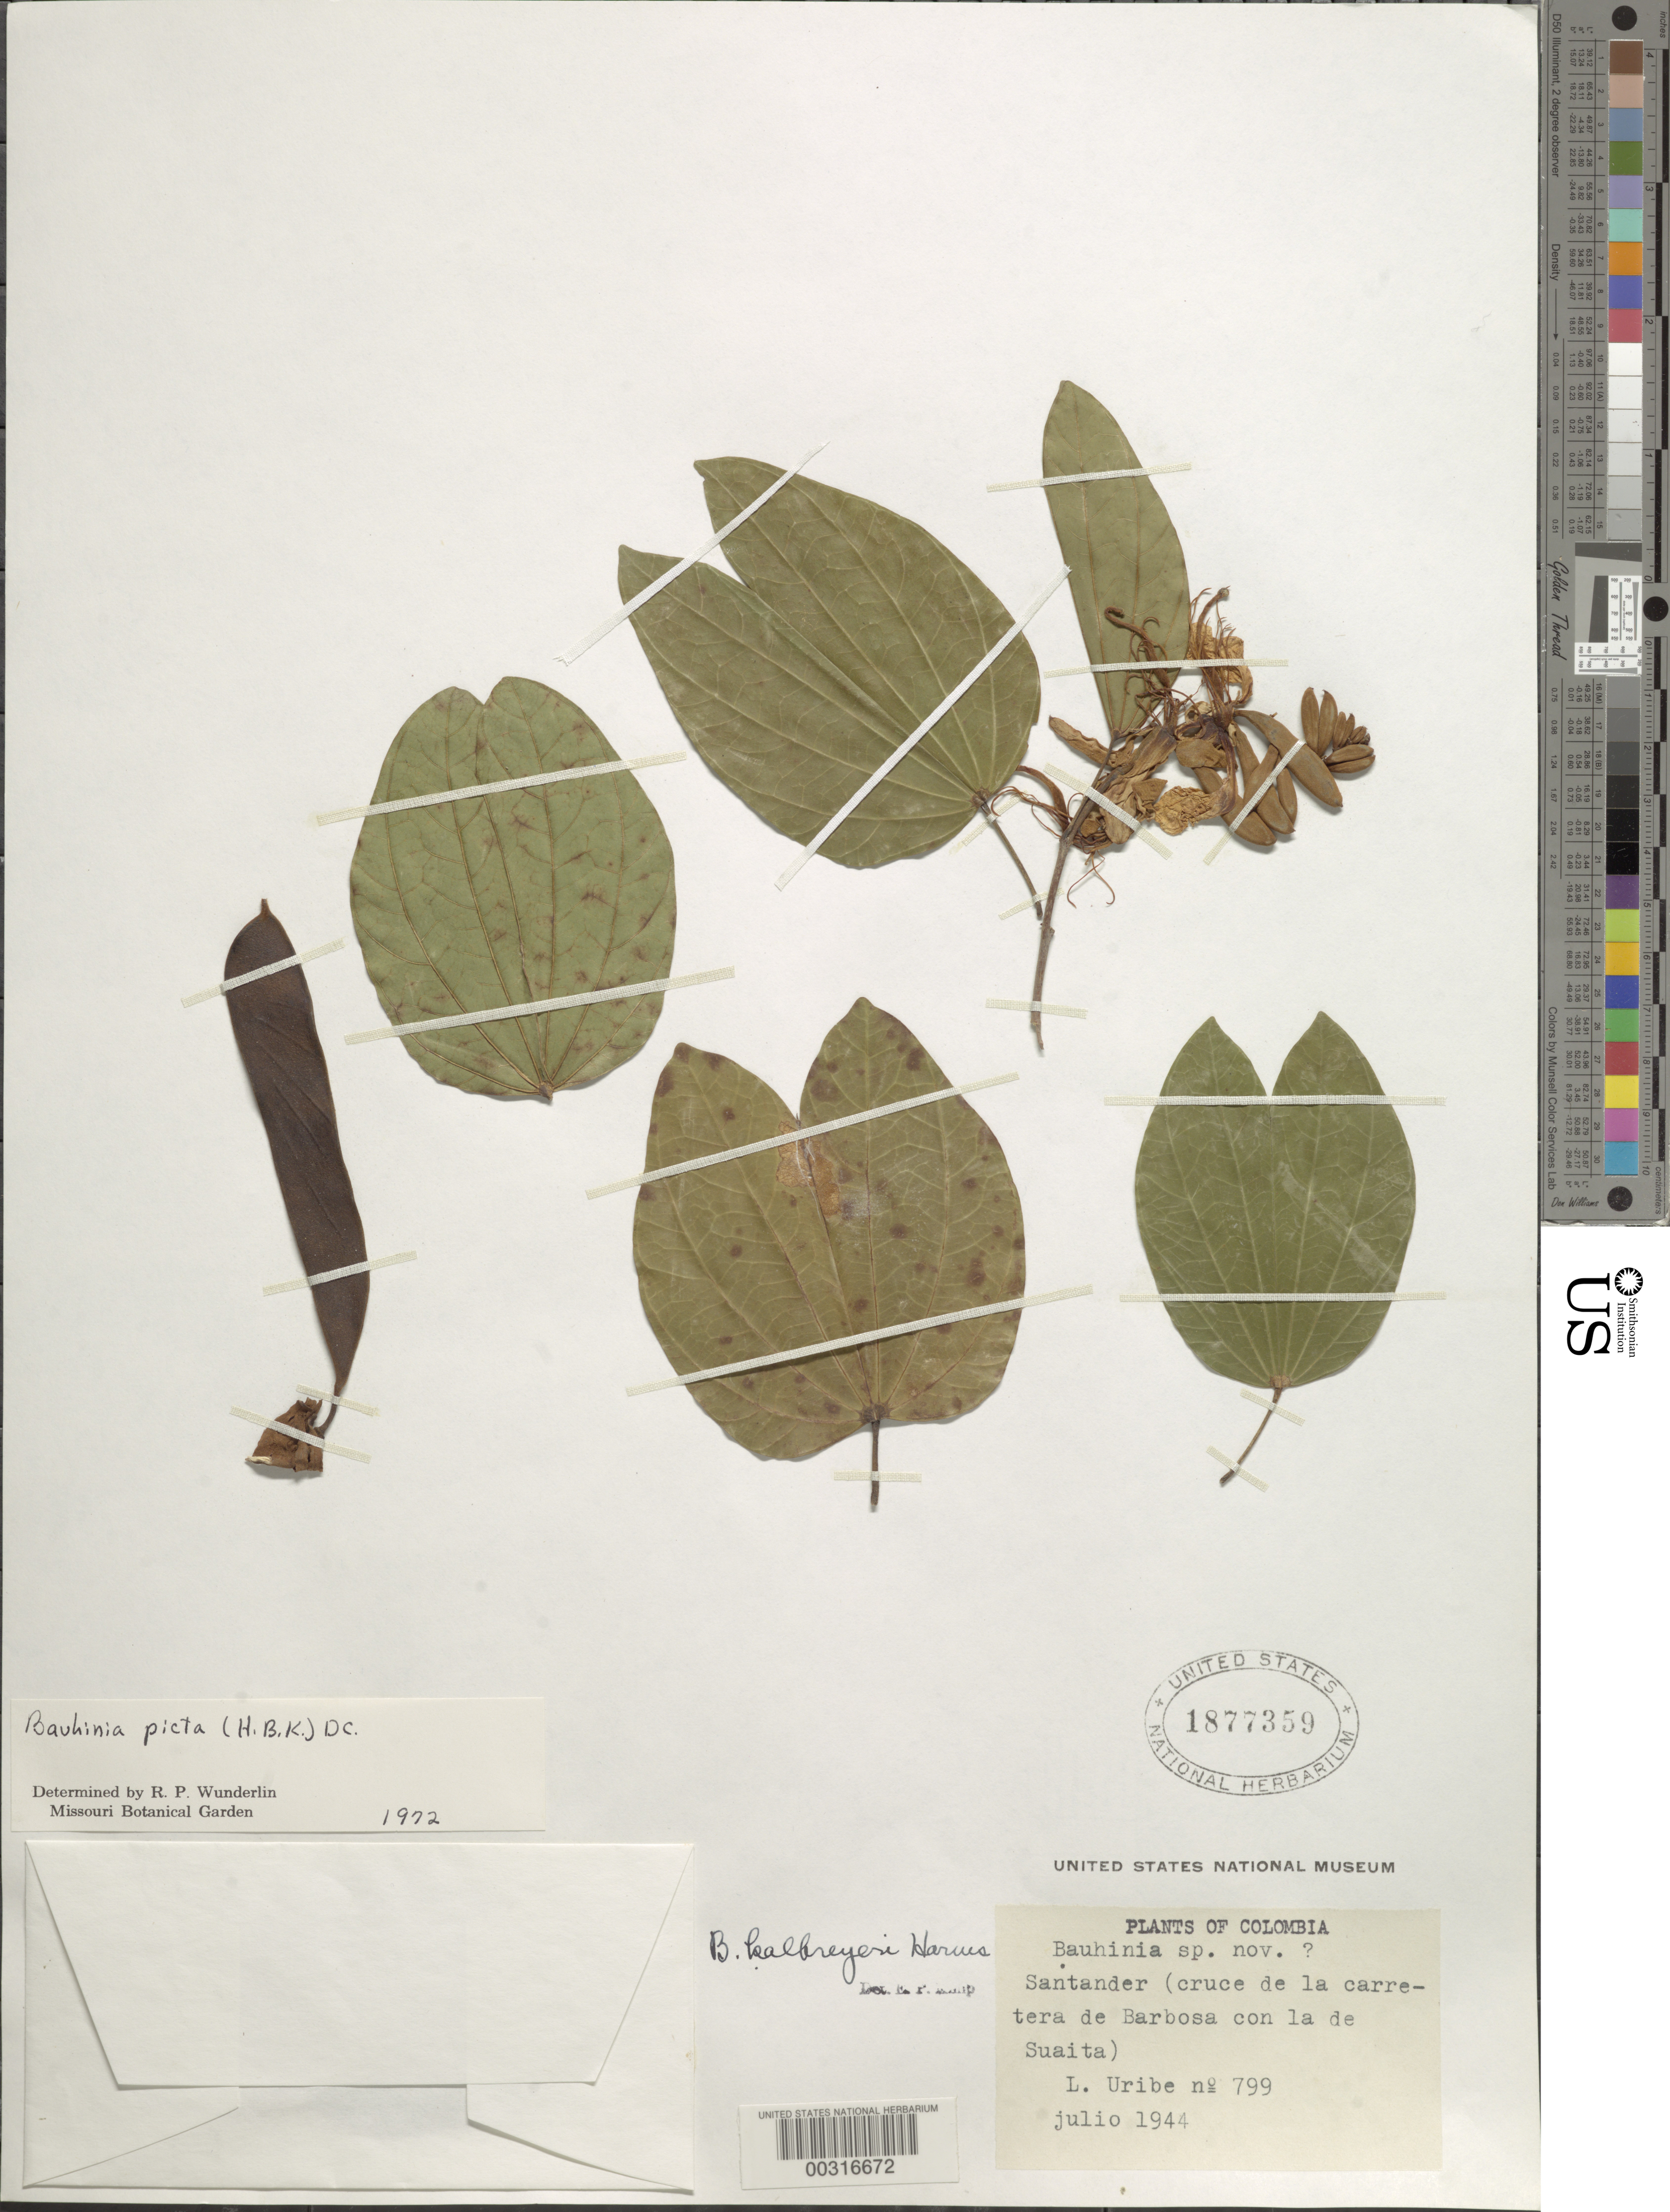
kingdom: Plantae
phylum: Tracheophyta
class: Magnoliopsida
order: Fabales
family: Fabaceae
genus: Bauhinia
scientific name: Bauhinia picta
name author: (Humb. & Bonpl.) DC.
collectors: L. Uribe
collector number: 799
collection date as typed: Jul 1944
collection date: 1944-07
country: Colombia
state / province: Santander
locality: Cross roads of Barbosa with Suaita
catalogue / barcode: US 1877359